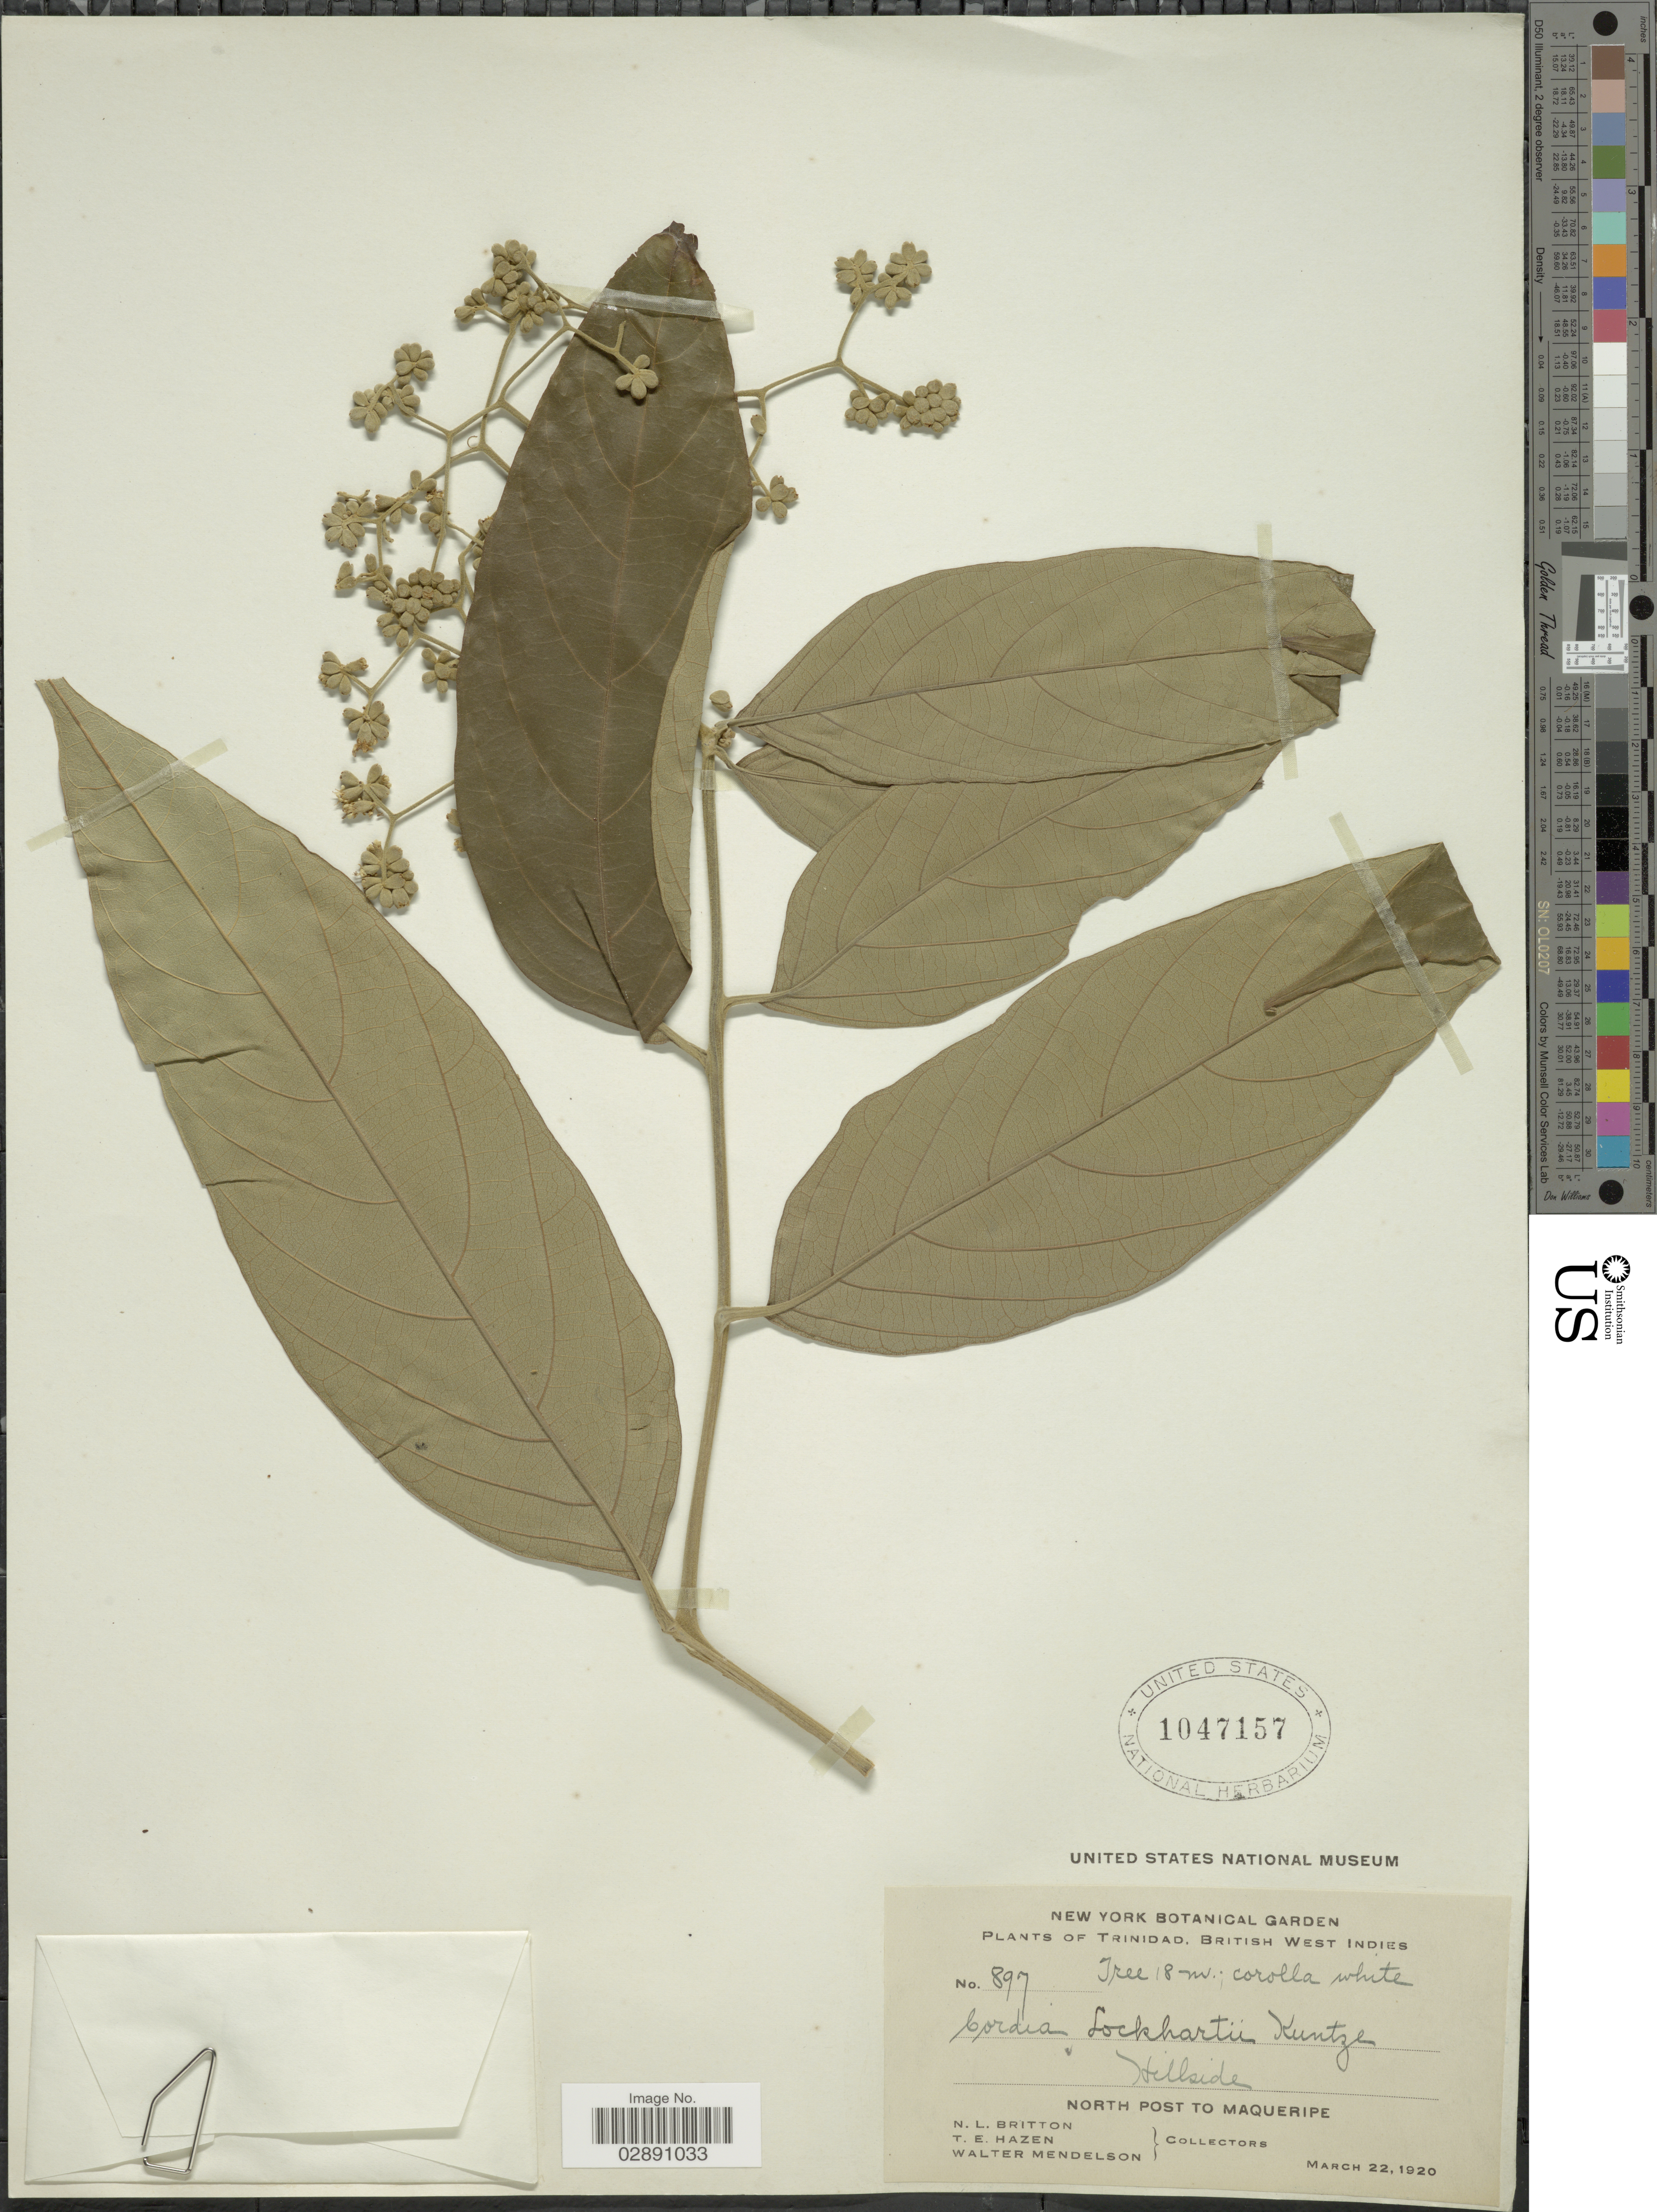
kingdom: Plantae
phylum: Tracheophyta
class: Magnoliopsida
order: Boraginales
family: Cordiaceae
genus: Cordia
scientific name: Cordia lockhartii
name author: Kuntze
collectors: N. Britton, T. E. Hazen & W. Mendelson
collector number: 897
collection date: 1920-03-22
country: Trinidad and Tobago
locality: Trinidad, British West Indies. Hillside. North Post to Maqueripe.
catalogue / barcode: US 1047157